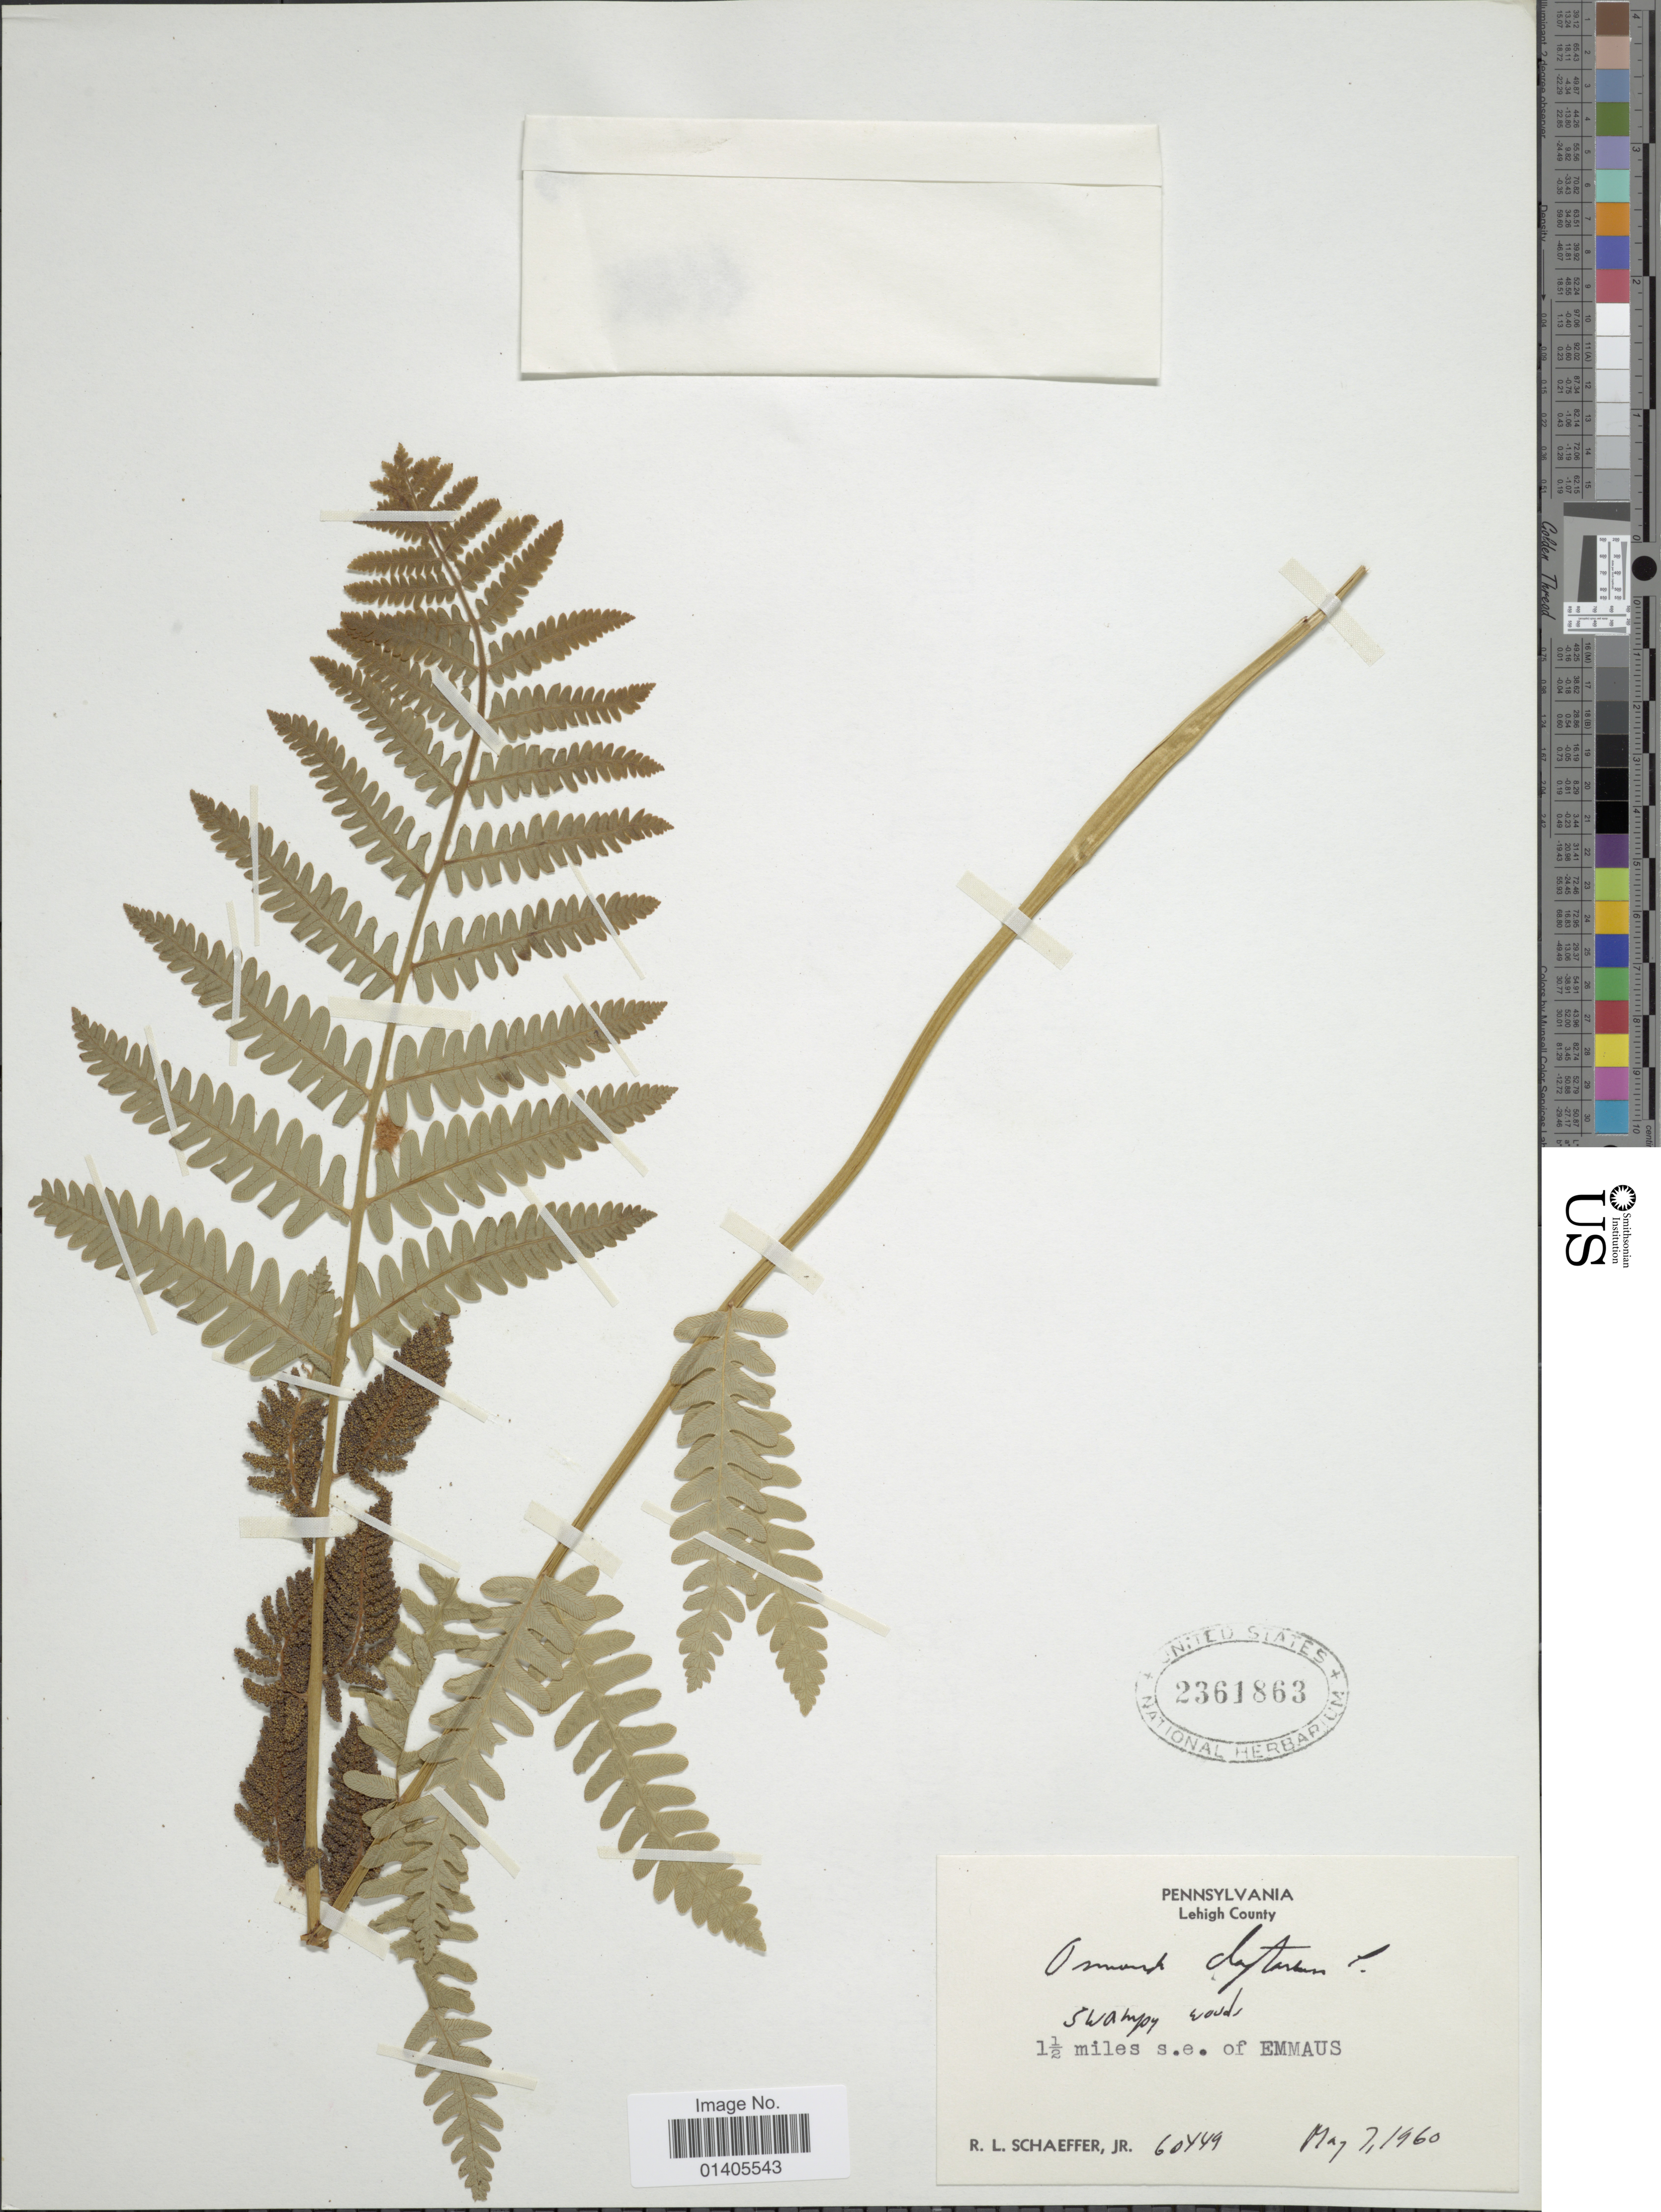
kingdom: Plantae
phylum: Tracheophyta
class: Polypodiopsida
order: Osmundales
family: Osmundaceae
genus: Osmunda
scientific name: Osmunda claytoniana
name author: (L.) Tagawa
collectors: R. L. Schaeffer Jr.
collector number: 60449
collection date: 1960-05-07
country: United States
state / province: Pennsylvania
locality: Lehigh County, 1½ miles s.e. of Emmaus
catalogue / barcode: US 2361863